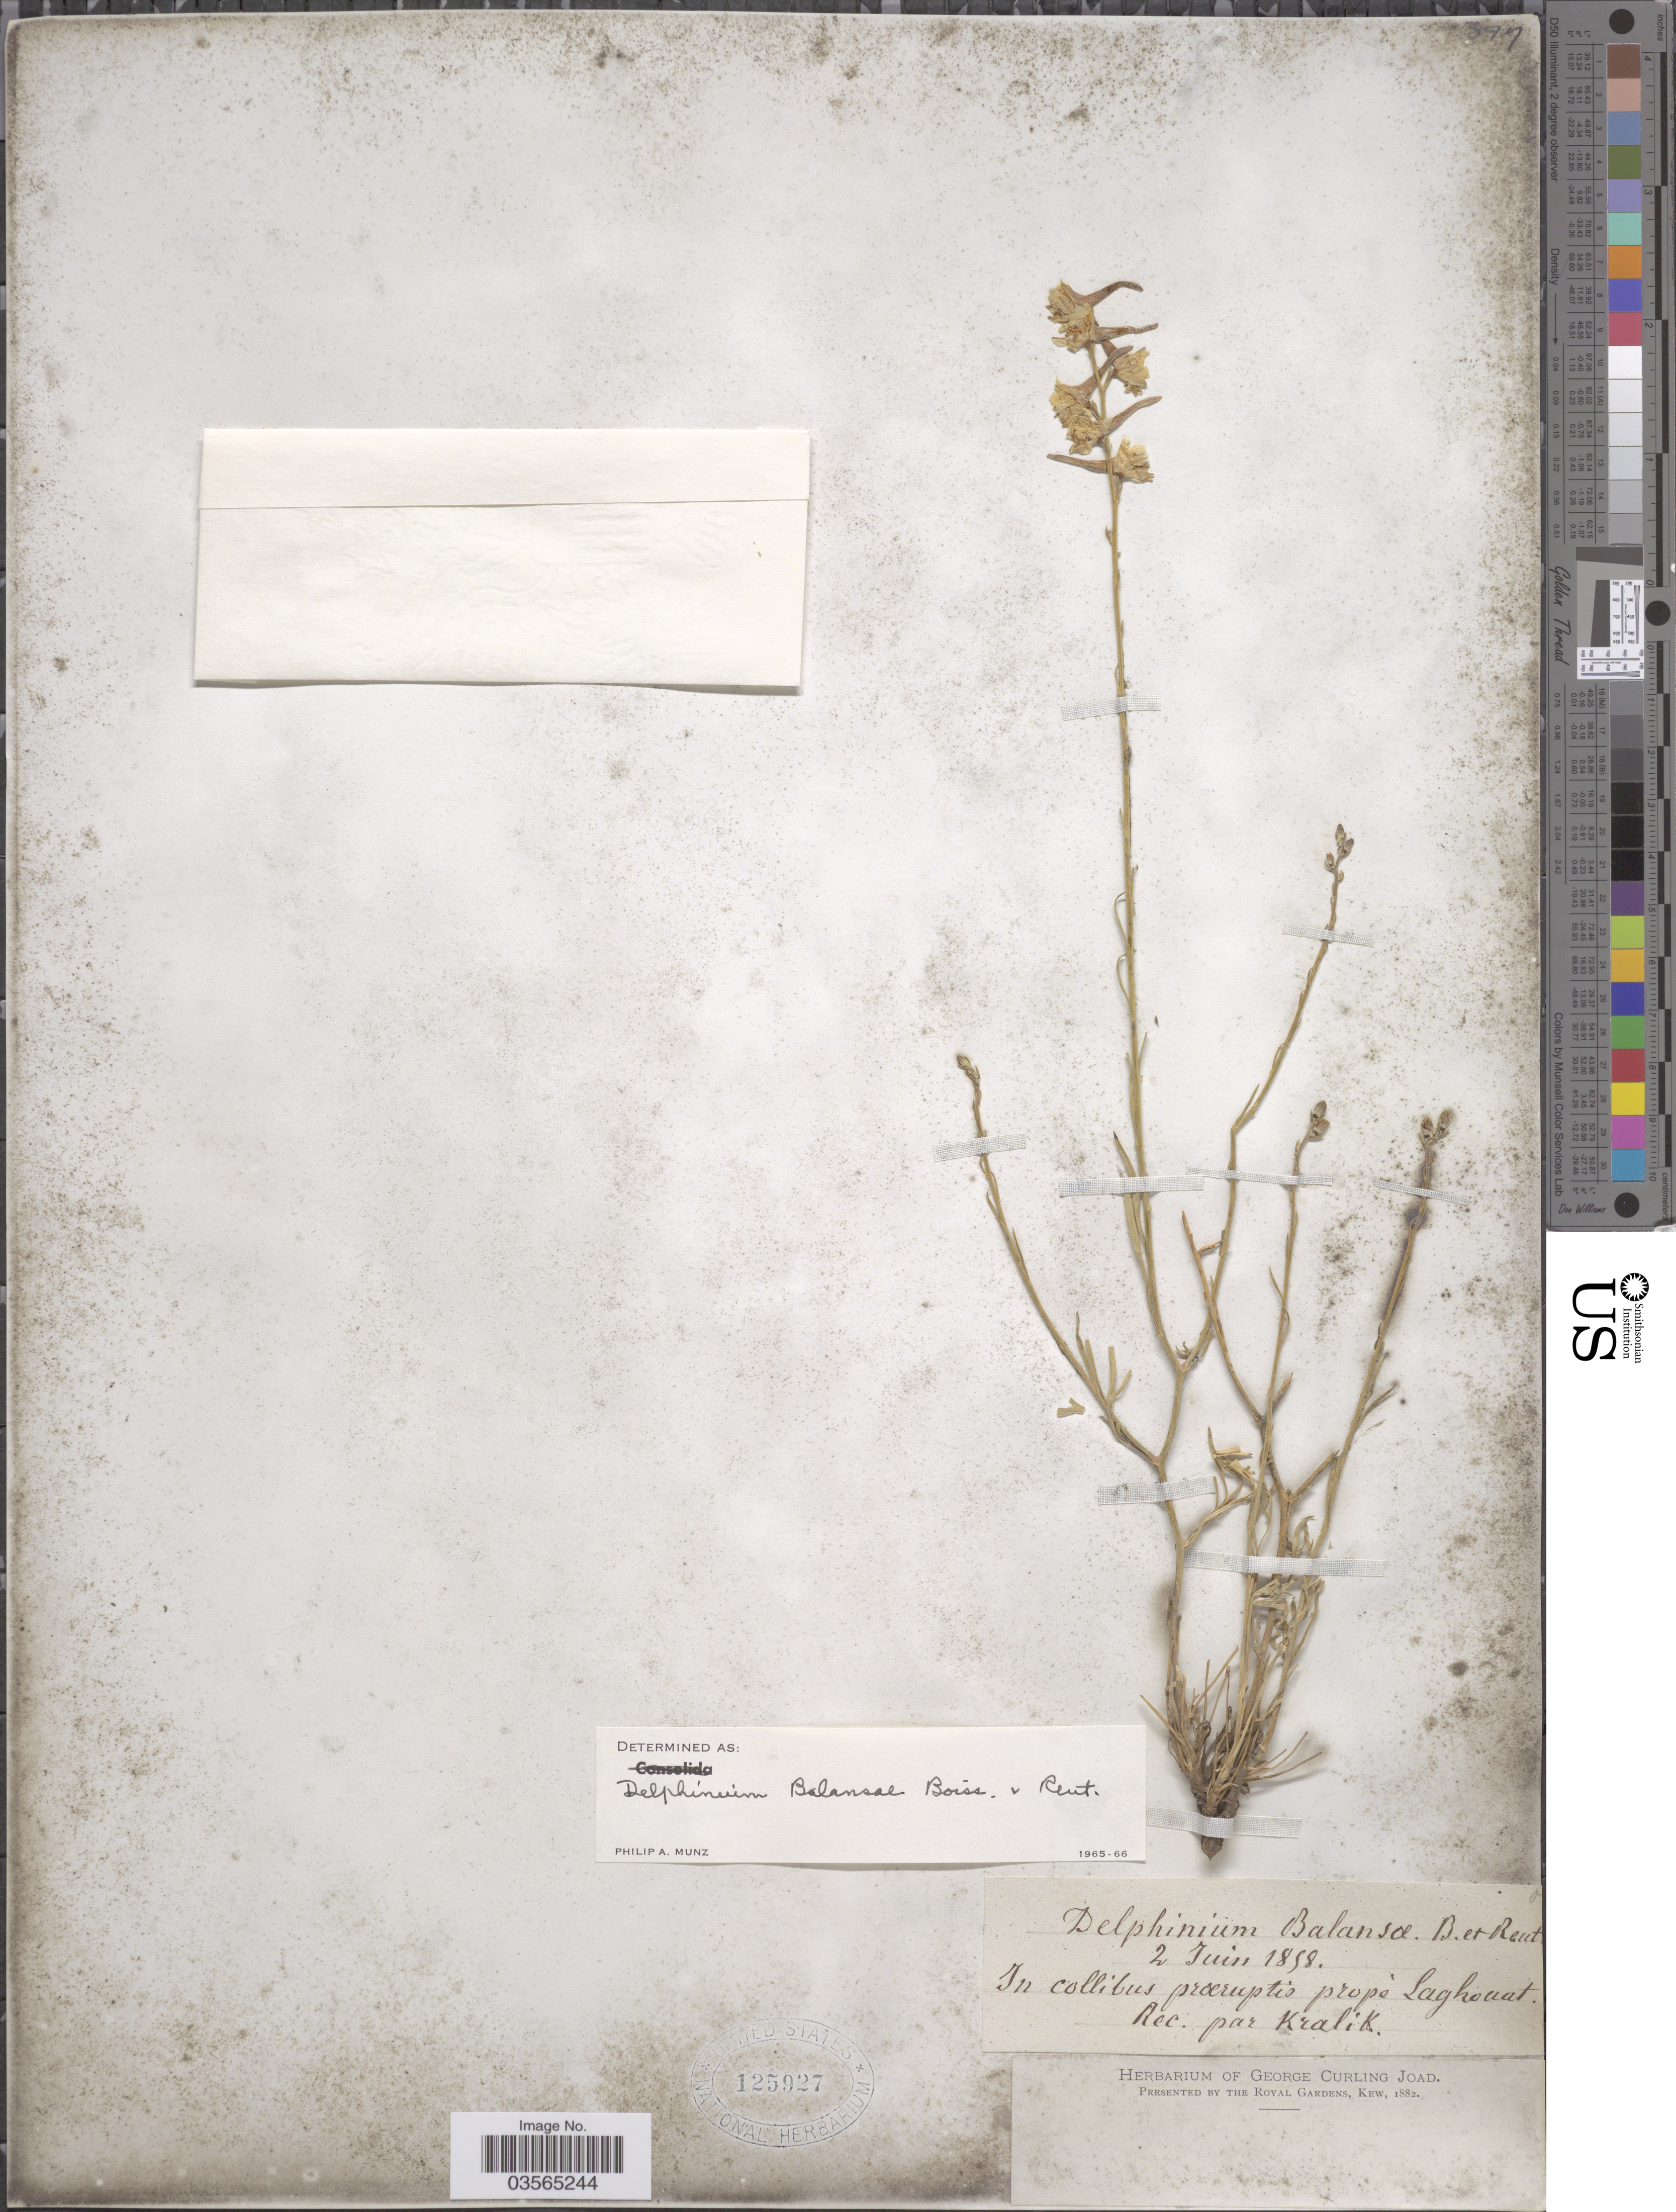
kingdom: Plantae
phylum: Tracheophyta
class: Magnoliopsida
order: Ranunculales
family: Ranunculaceae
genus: Delphinium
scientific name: Delphinium balansae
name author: Boiss. & Reut.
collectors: Kralik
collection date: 1858-06-02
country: Algeria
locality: In collibus præruptis prope Laghouat.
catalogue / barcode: US 125927